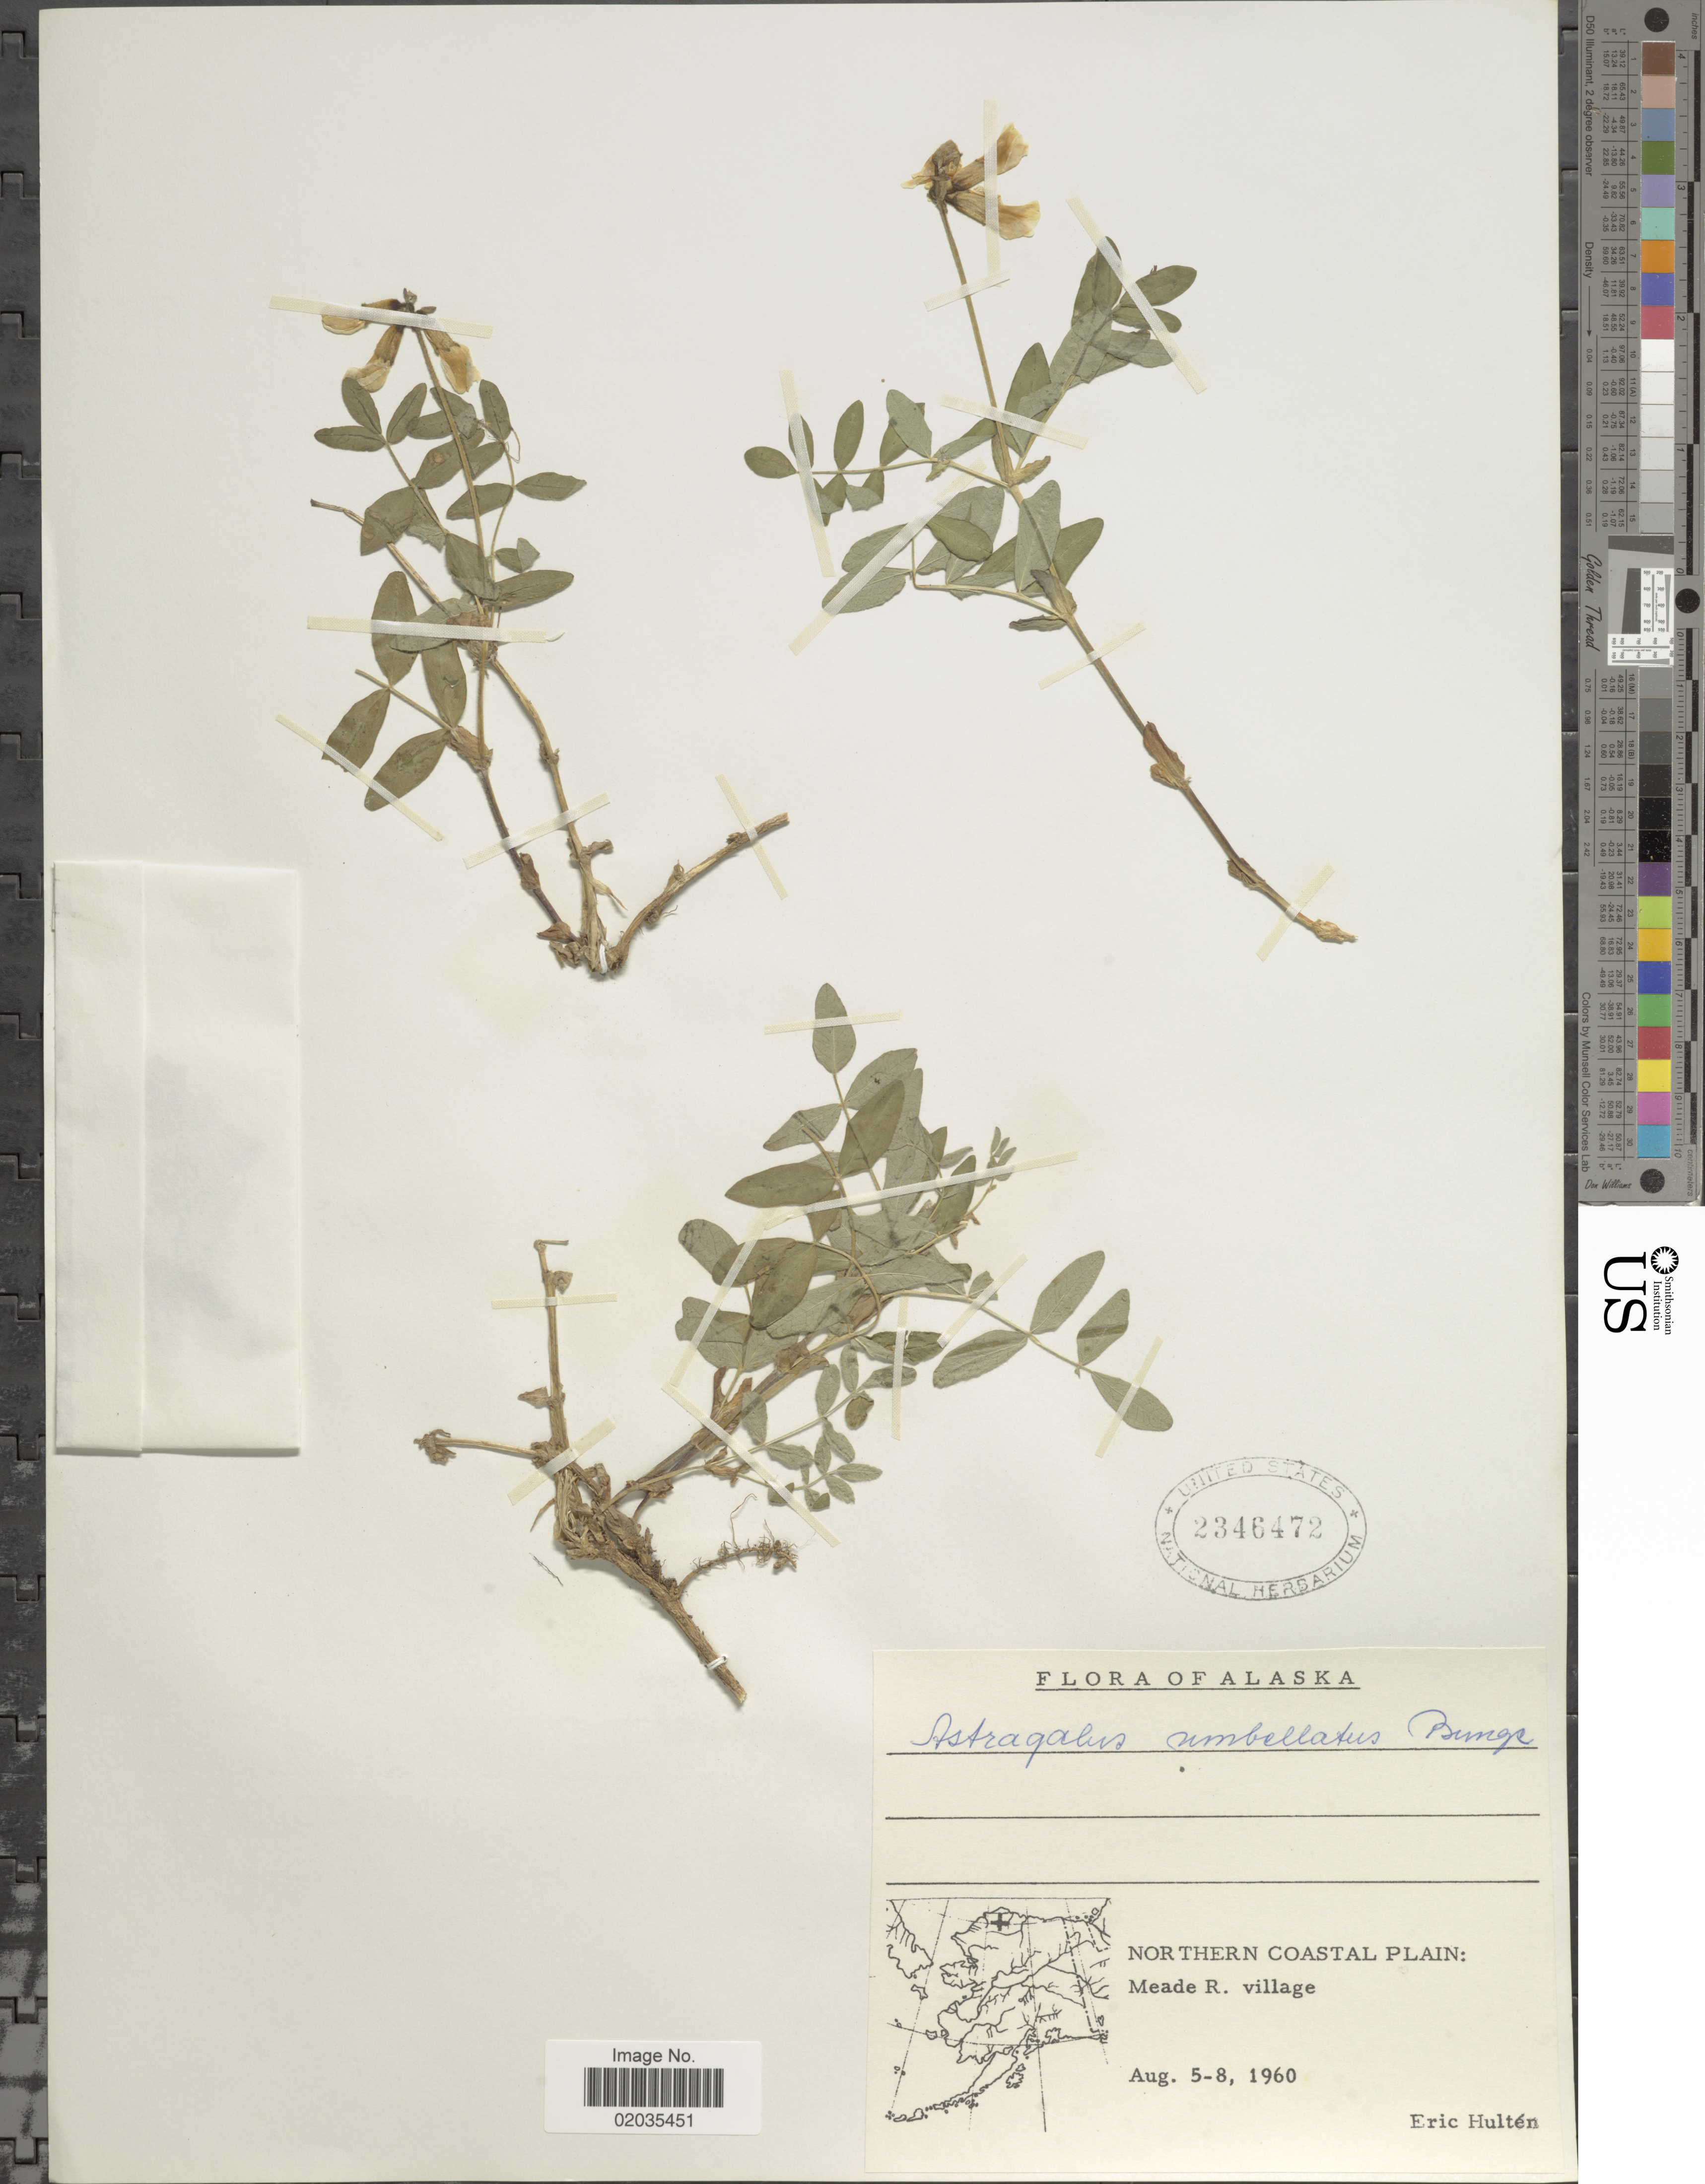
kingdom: Plantae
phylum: Tracheophyta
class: Magnoliopsida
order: Fabales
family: Fabaceae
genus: Astragalus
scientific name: Astragalus umbellatus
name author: Bunge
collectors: E. G. Hultén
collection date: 1960-08-05/1960-08-08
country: United States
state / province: Alaska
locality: Northern Coastal Plain: Meade R. village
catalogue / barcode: US 2346472